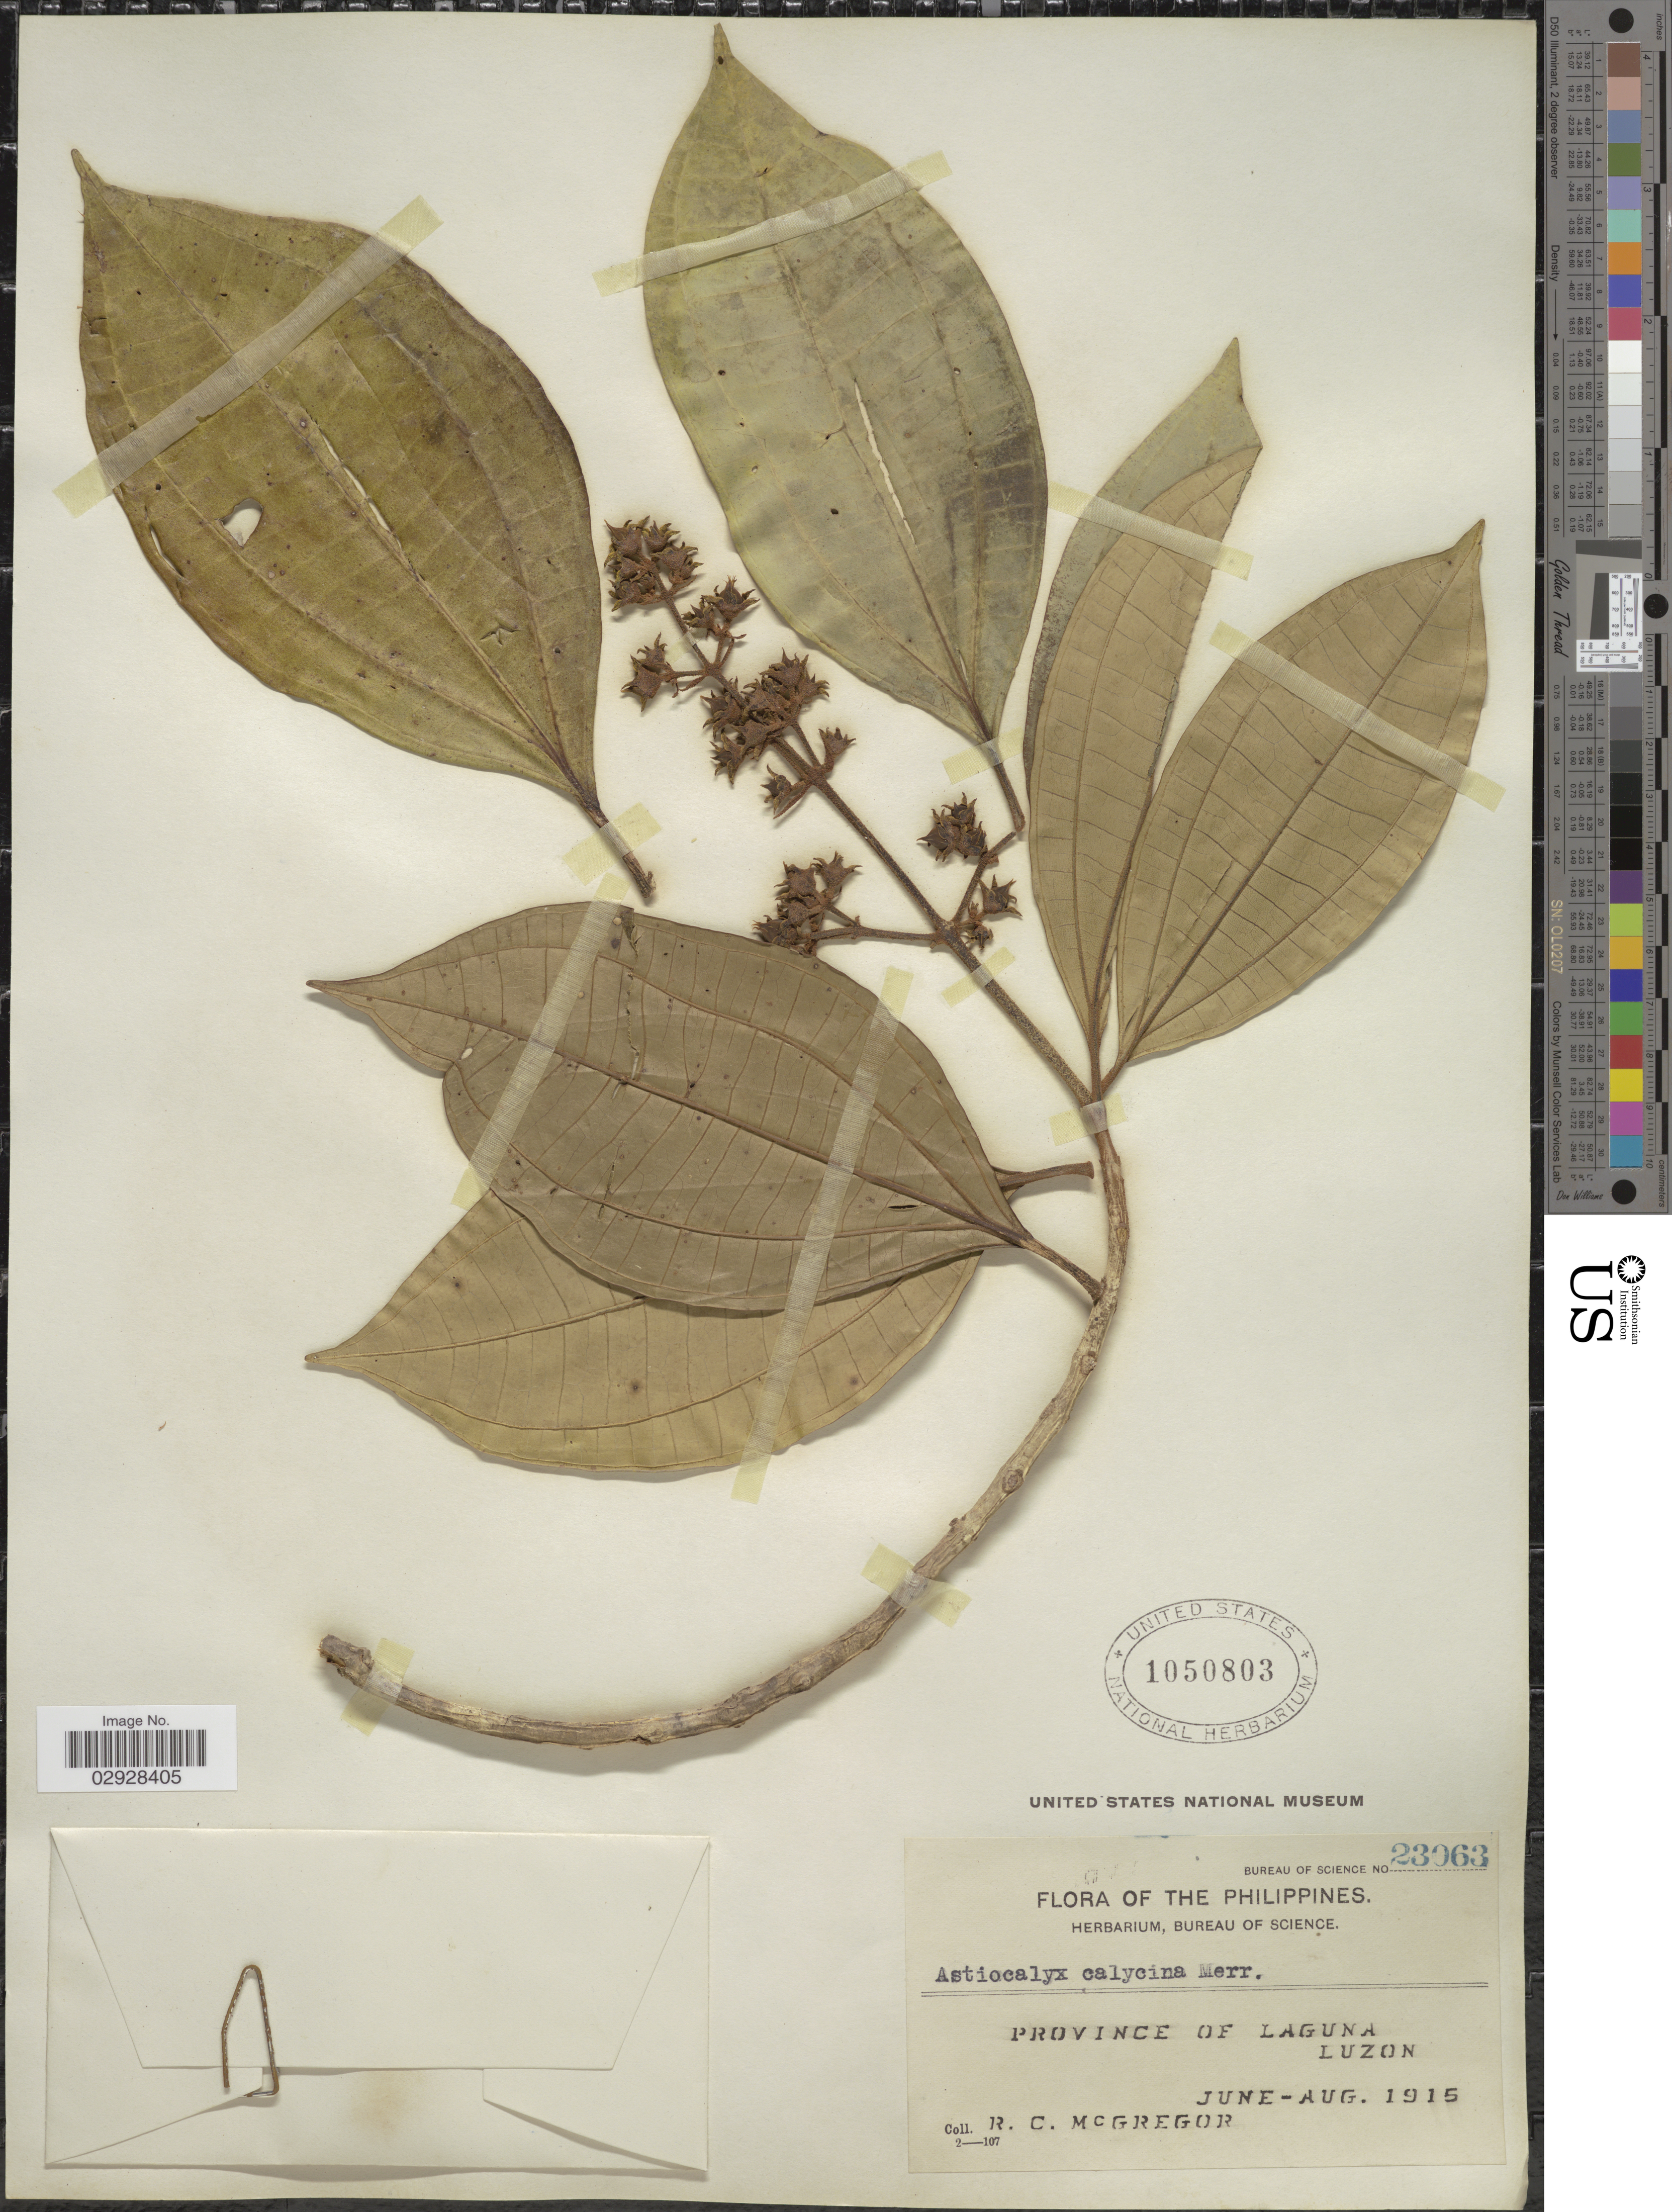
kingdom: Plantae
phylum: Tracheophyta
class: Magnoliopsida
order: Myrtales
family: Melastomataceae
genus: Astrocalyx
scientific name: Astrocalyx calycina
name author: Merr.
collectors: R. C. McGregor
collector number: Bureau of Science 23063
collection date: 1915-06/1915-08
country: Philippines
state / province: Calabarzon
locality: Province of Laguna, Luzon.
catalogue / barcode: US 1050803